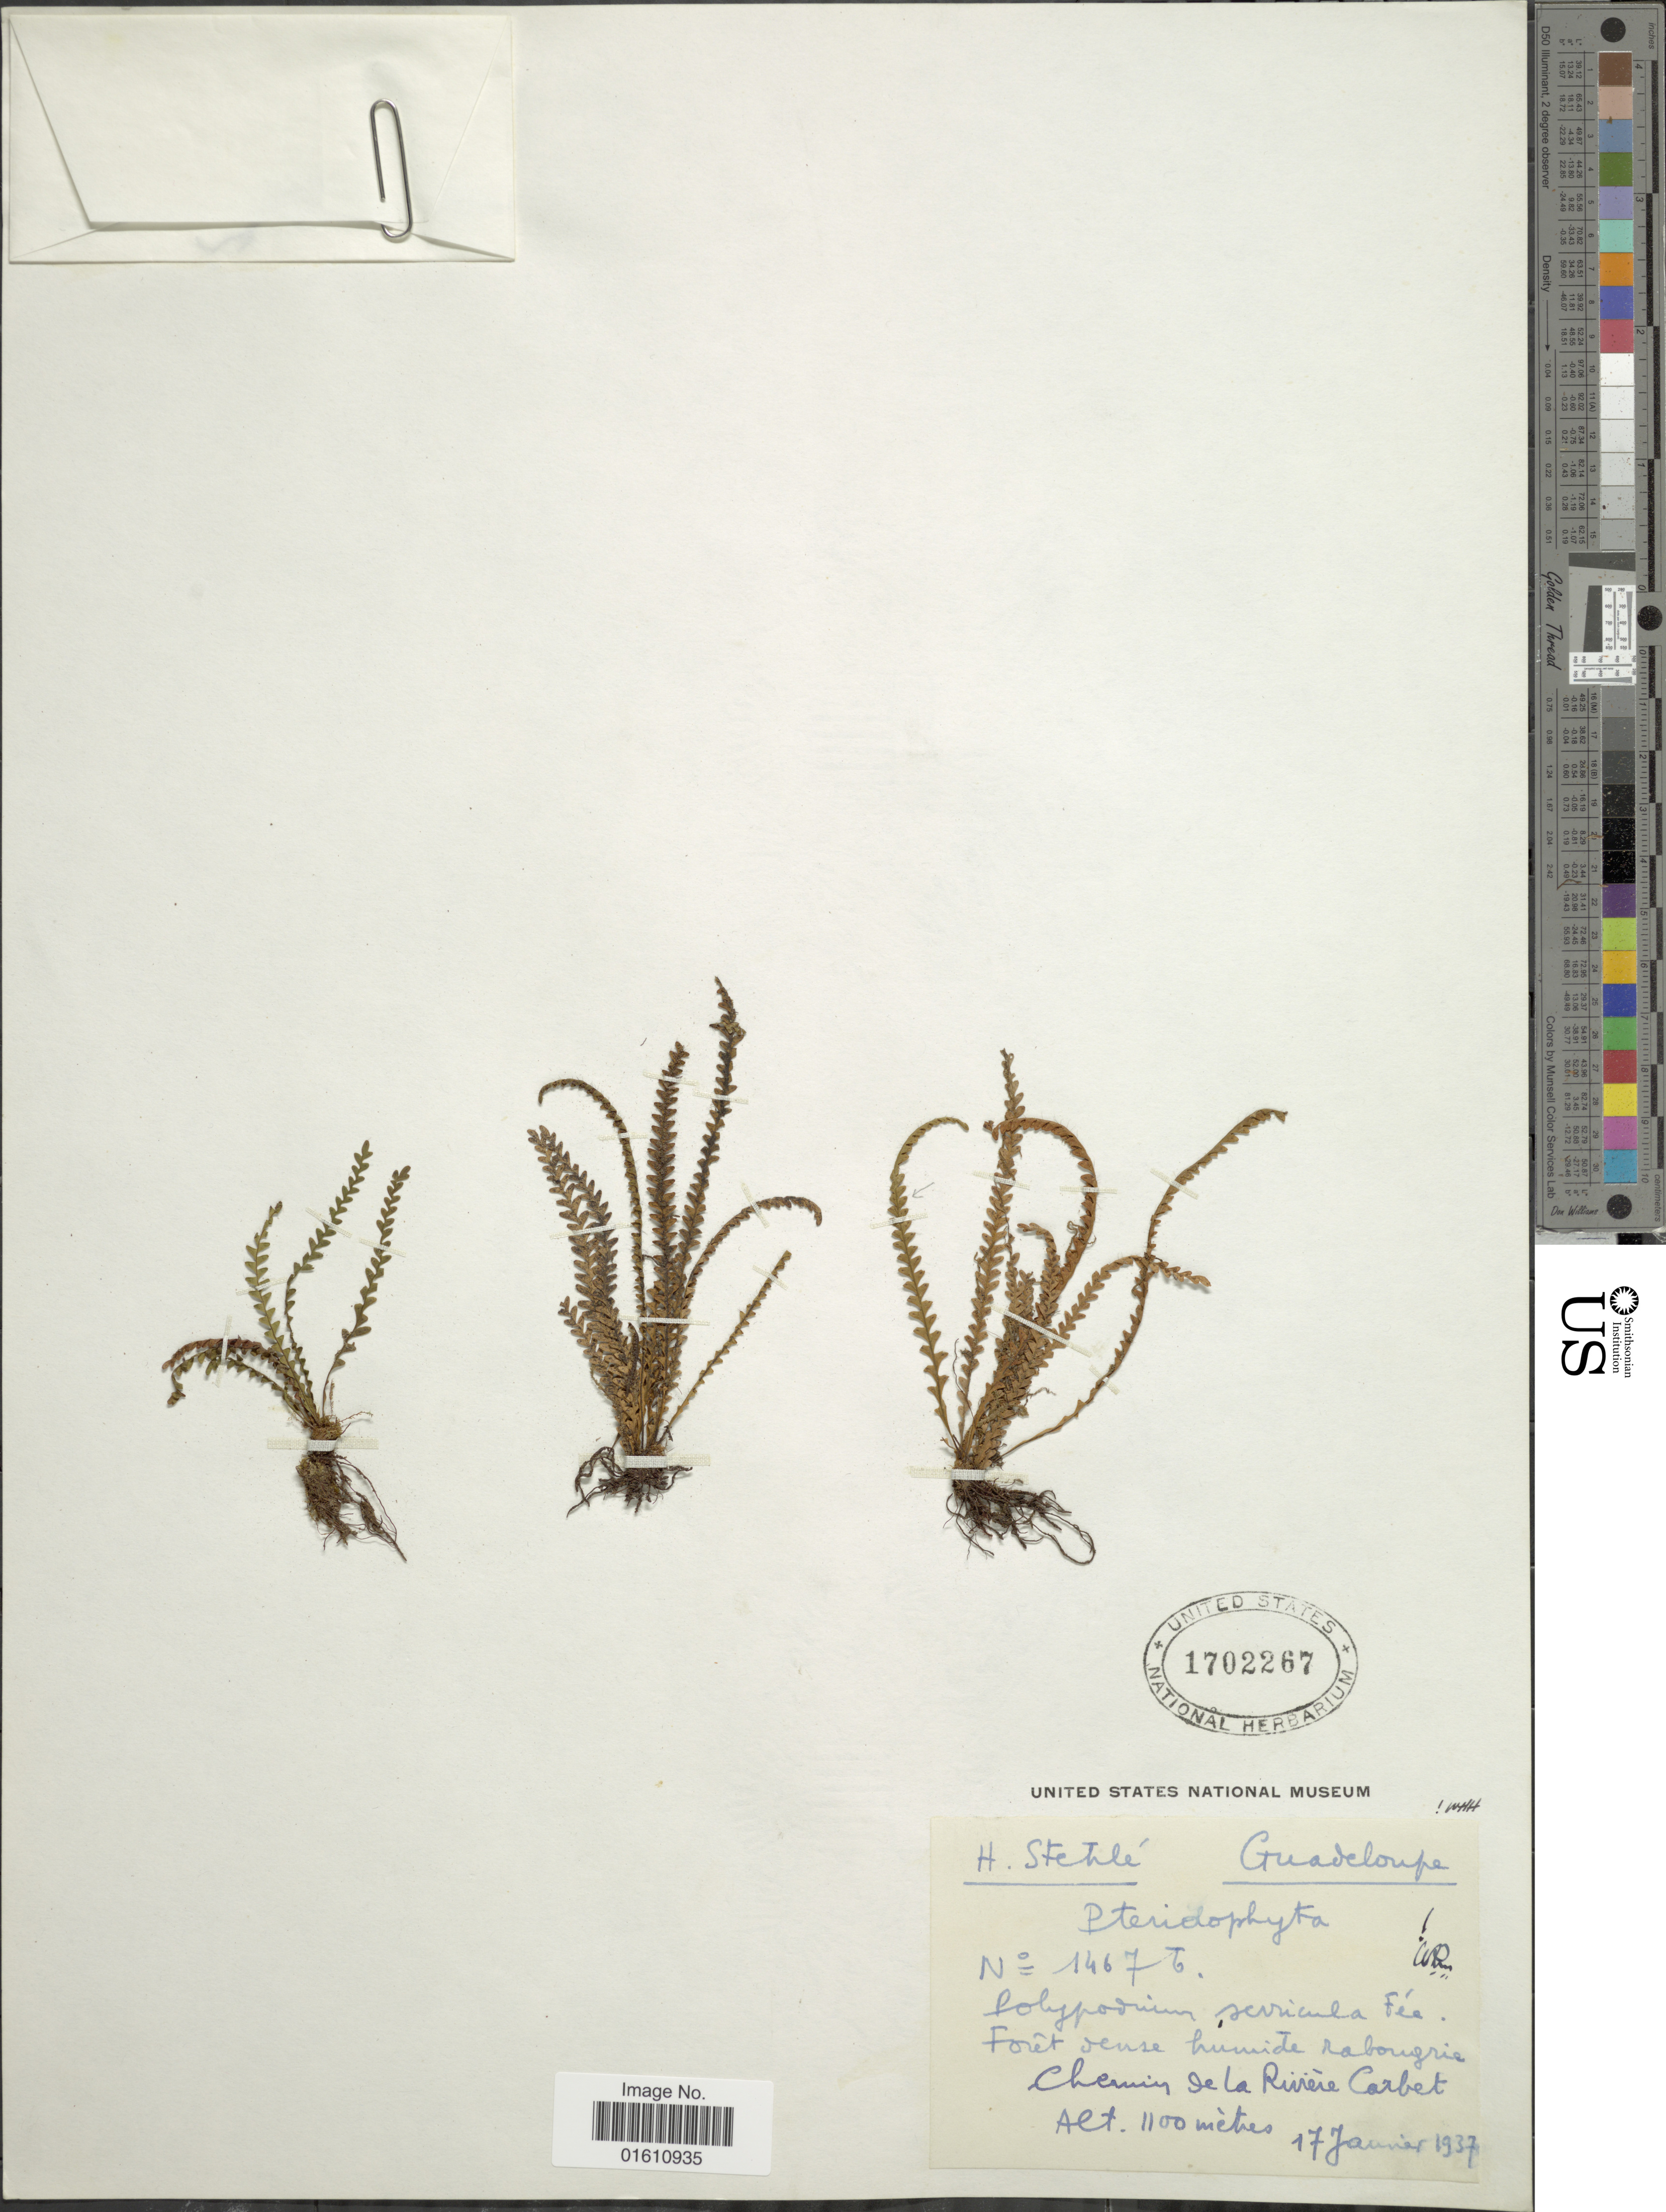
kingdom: Plantae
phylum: Tracheophyta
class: Polypodiopsida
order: Polypodiales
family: Polypodiaceae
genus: Moranopteris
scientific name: Moranopteris serricula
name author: (Fée) R. Y. Hirai & J. Prado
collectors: H. Stehlé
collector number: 1467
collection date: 1937-01-17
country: Guadeloupe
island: Leeward Is.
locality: Chemin de la Riviere Carbet.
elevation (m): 1100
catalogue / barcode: US 1702267